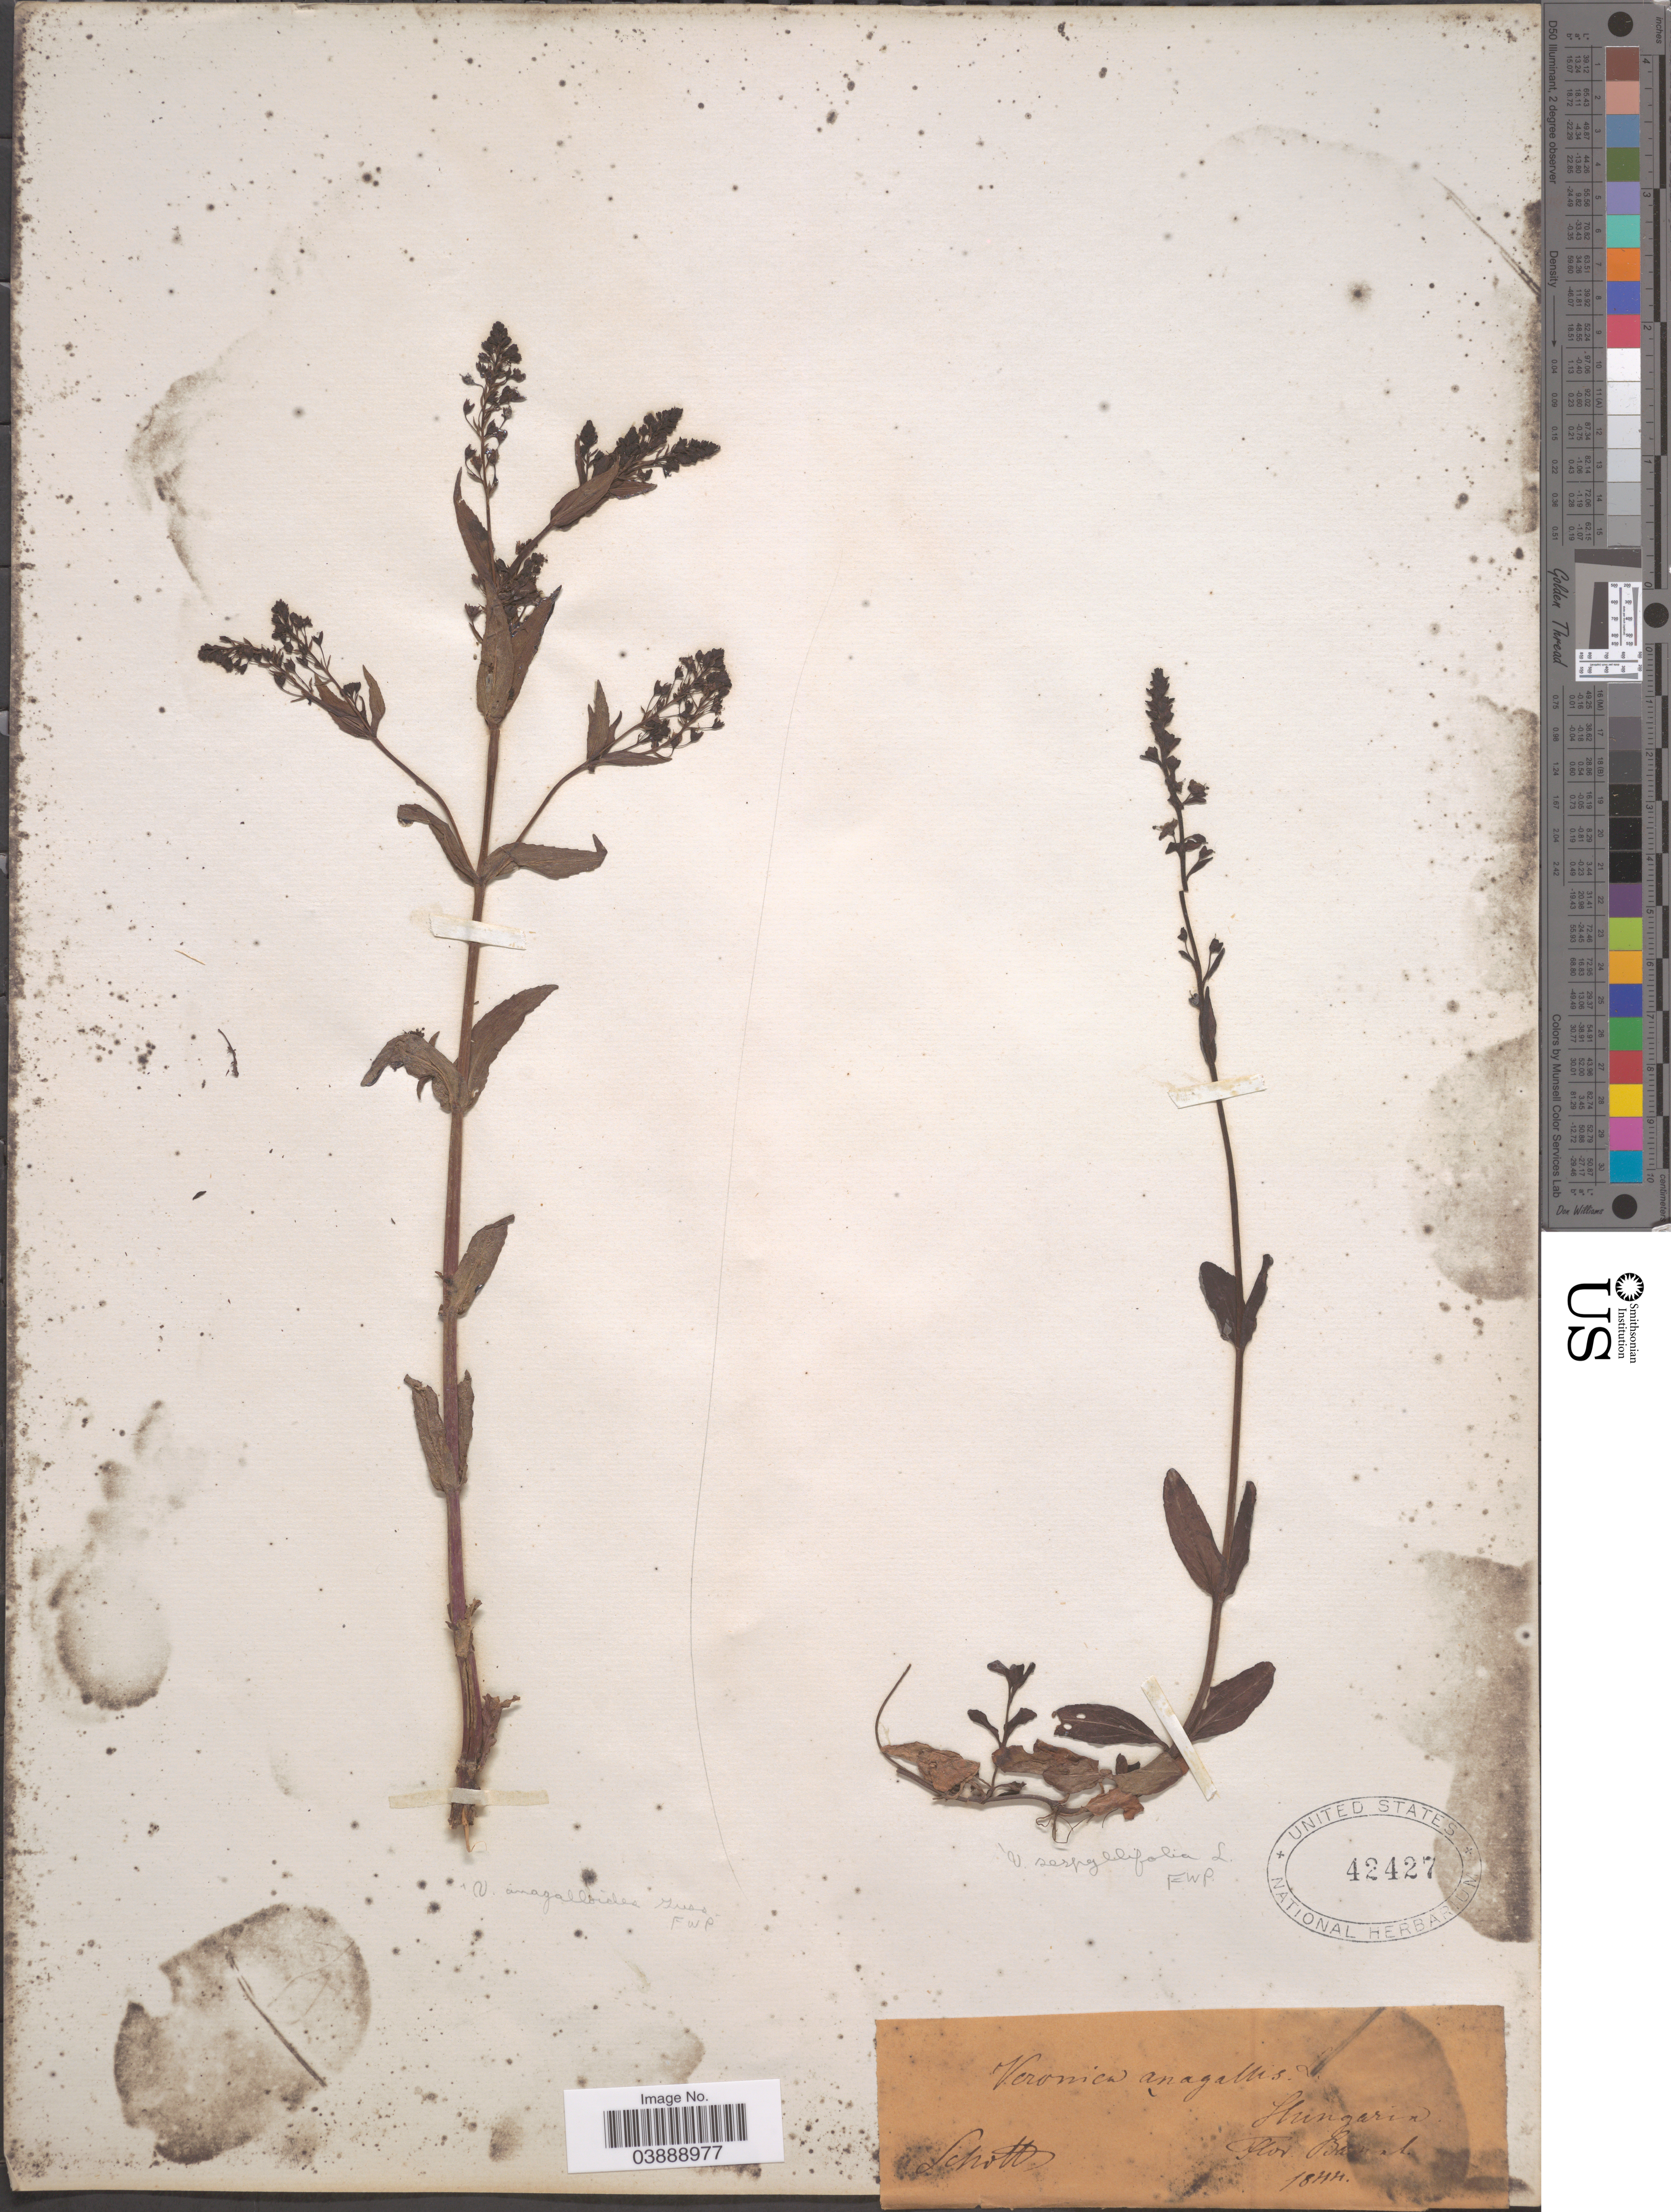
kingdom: Plantae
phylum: Tracheophyta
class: Magnoliopsida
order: Lamiales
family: Plantaginaceae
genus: Veronica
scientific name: Veronica anagalloides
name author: Gussone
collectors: Schott, --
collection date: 1844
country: Hungary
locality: Flor. Banat.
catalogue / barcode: US 42427